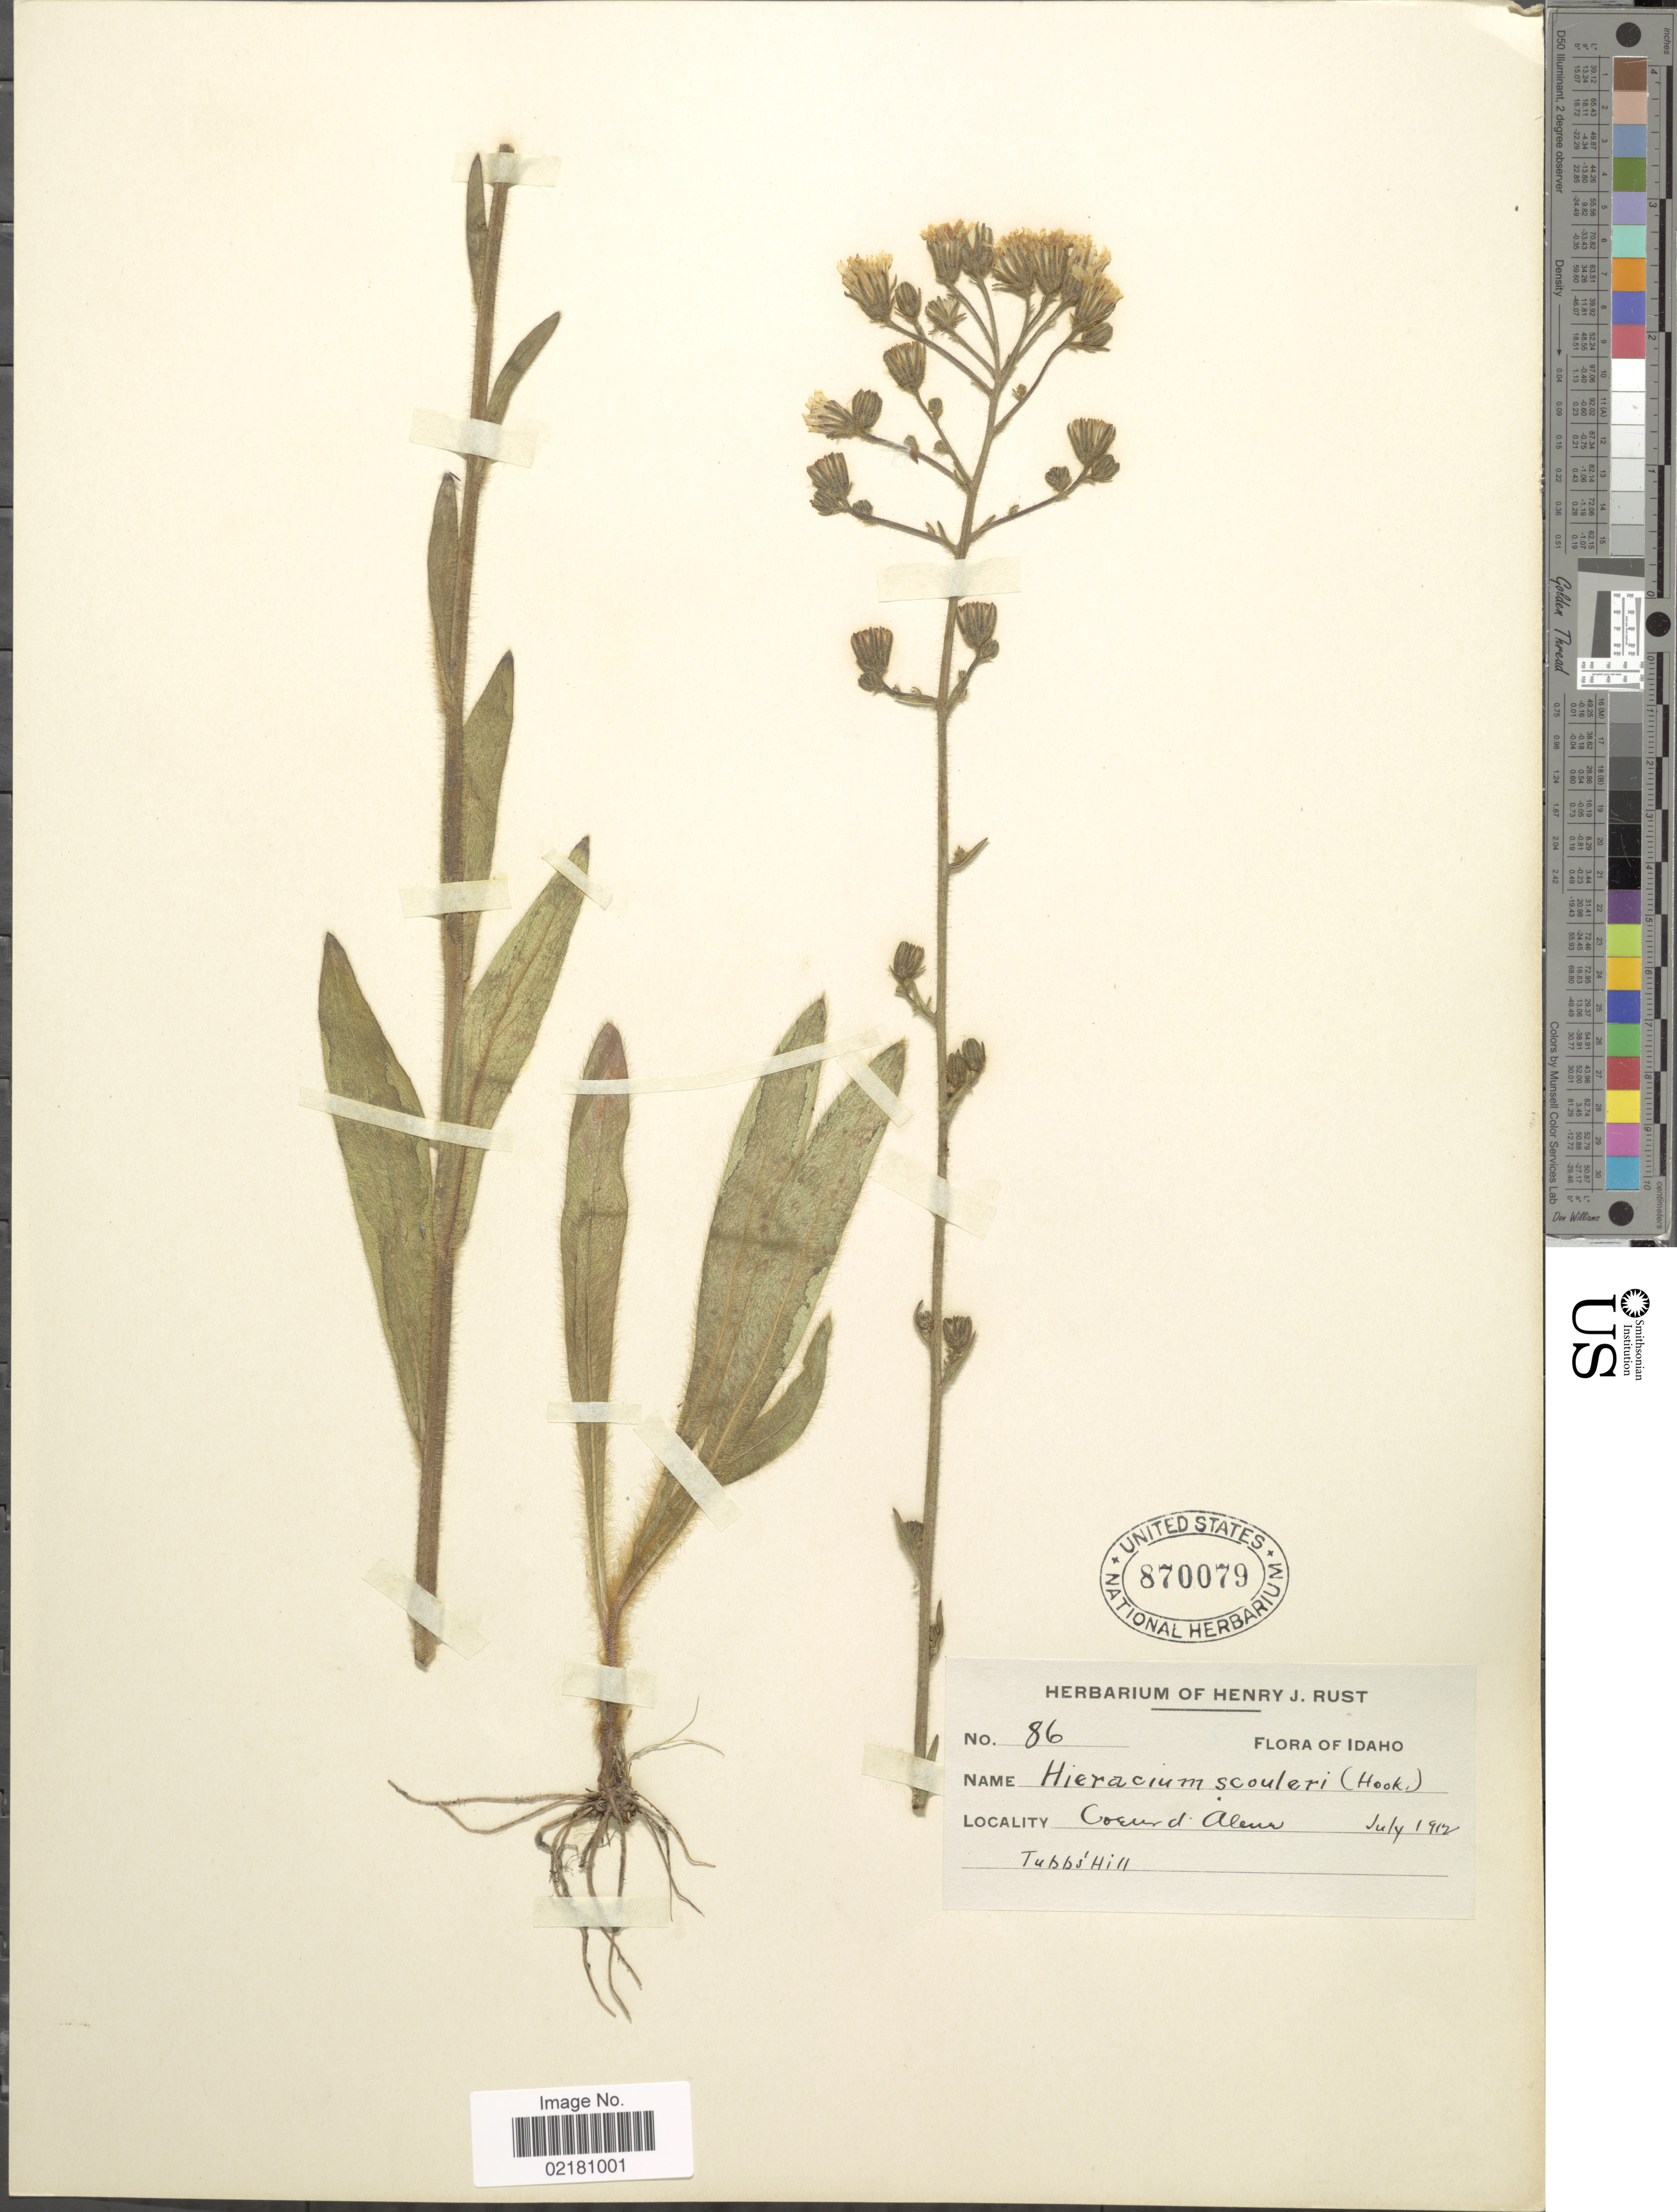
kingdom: Plantae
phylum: Tracheophyta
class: Magnoliopsida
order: Asterales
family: Asteraceae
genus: Hieracium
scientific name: Hieracium scouleri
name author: Hook.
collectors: ex herb. Henry J. Rust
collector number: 86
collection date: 1912-07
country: United States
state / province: Idaho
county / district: Kootenai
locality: Coeur d'Alene.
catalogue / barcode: US 870079